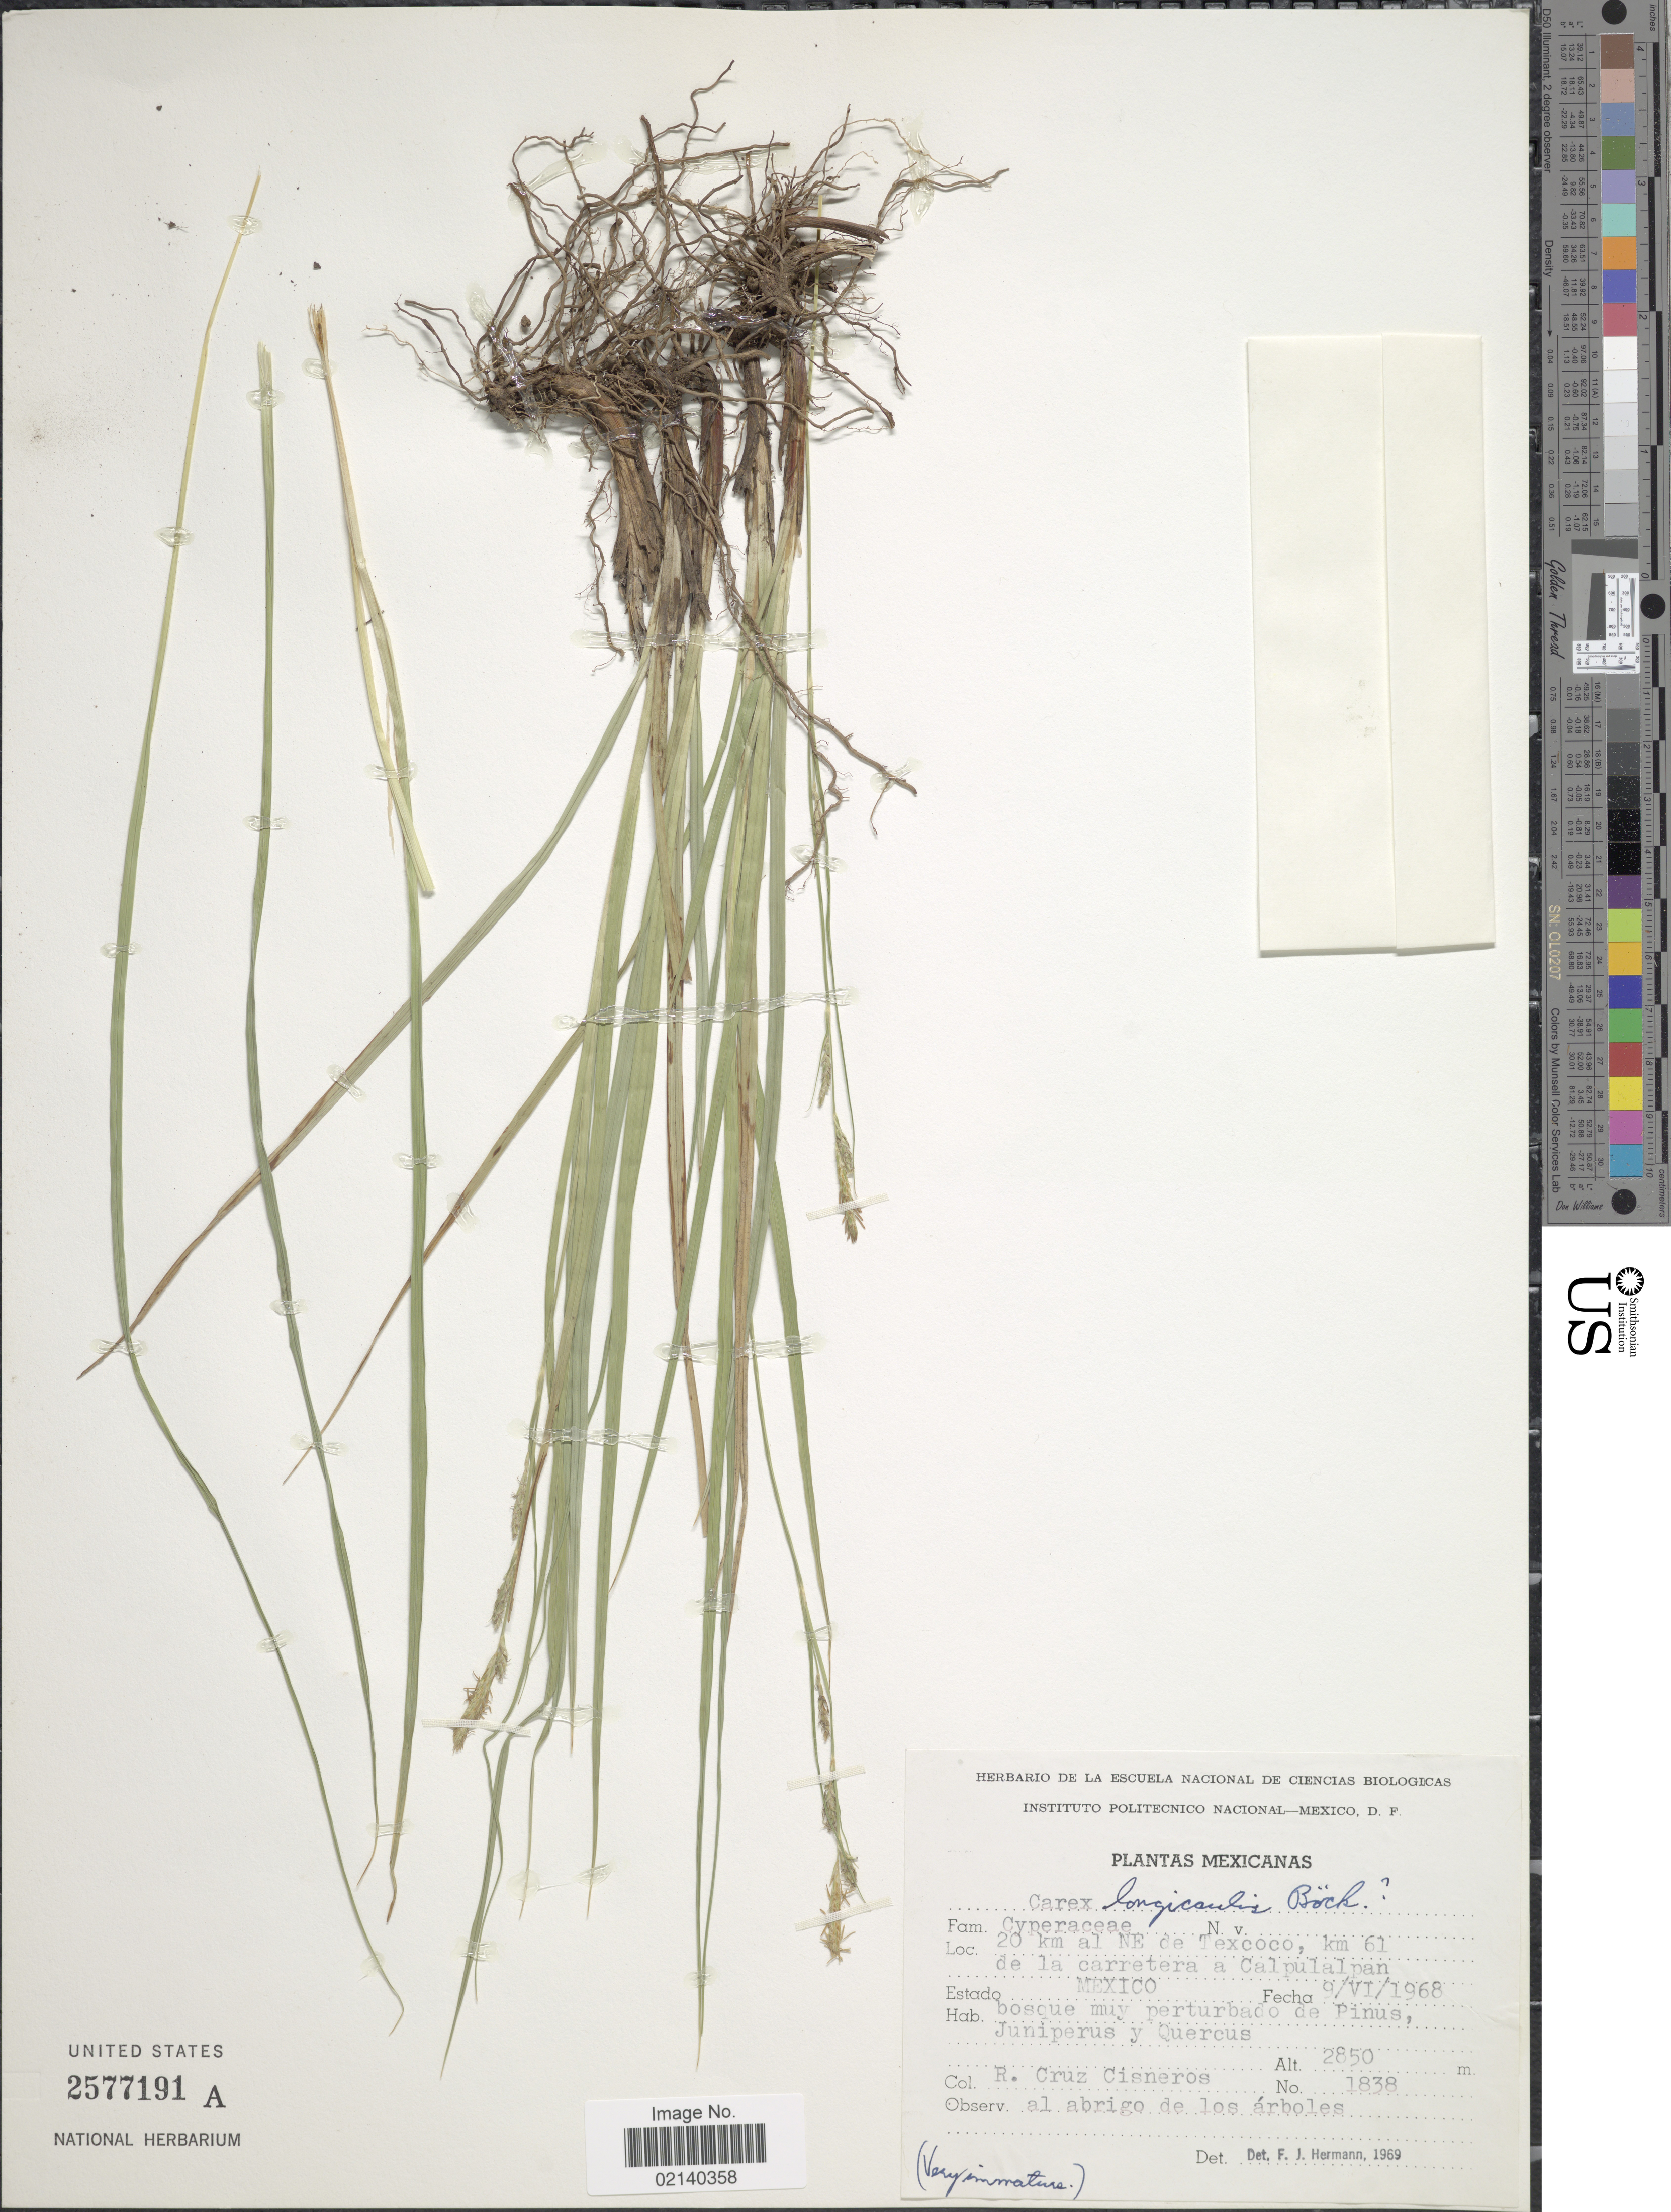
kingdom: Plantae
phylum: Tracheophyta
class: Liliopsida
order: Poales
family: Cyperaceae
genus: Carex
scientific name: Carex longicaulis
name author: Boeckeler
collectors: R. Cruz Cisneros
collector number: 1838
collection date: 1968-06-09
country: Mexico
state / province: México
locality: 20 km al NE de Texcoco, km 61 de la carretera a Calpulalpan.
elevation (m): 2850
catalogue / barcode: US 2577191A